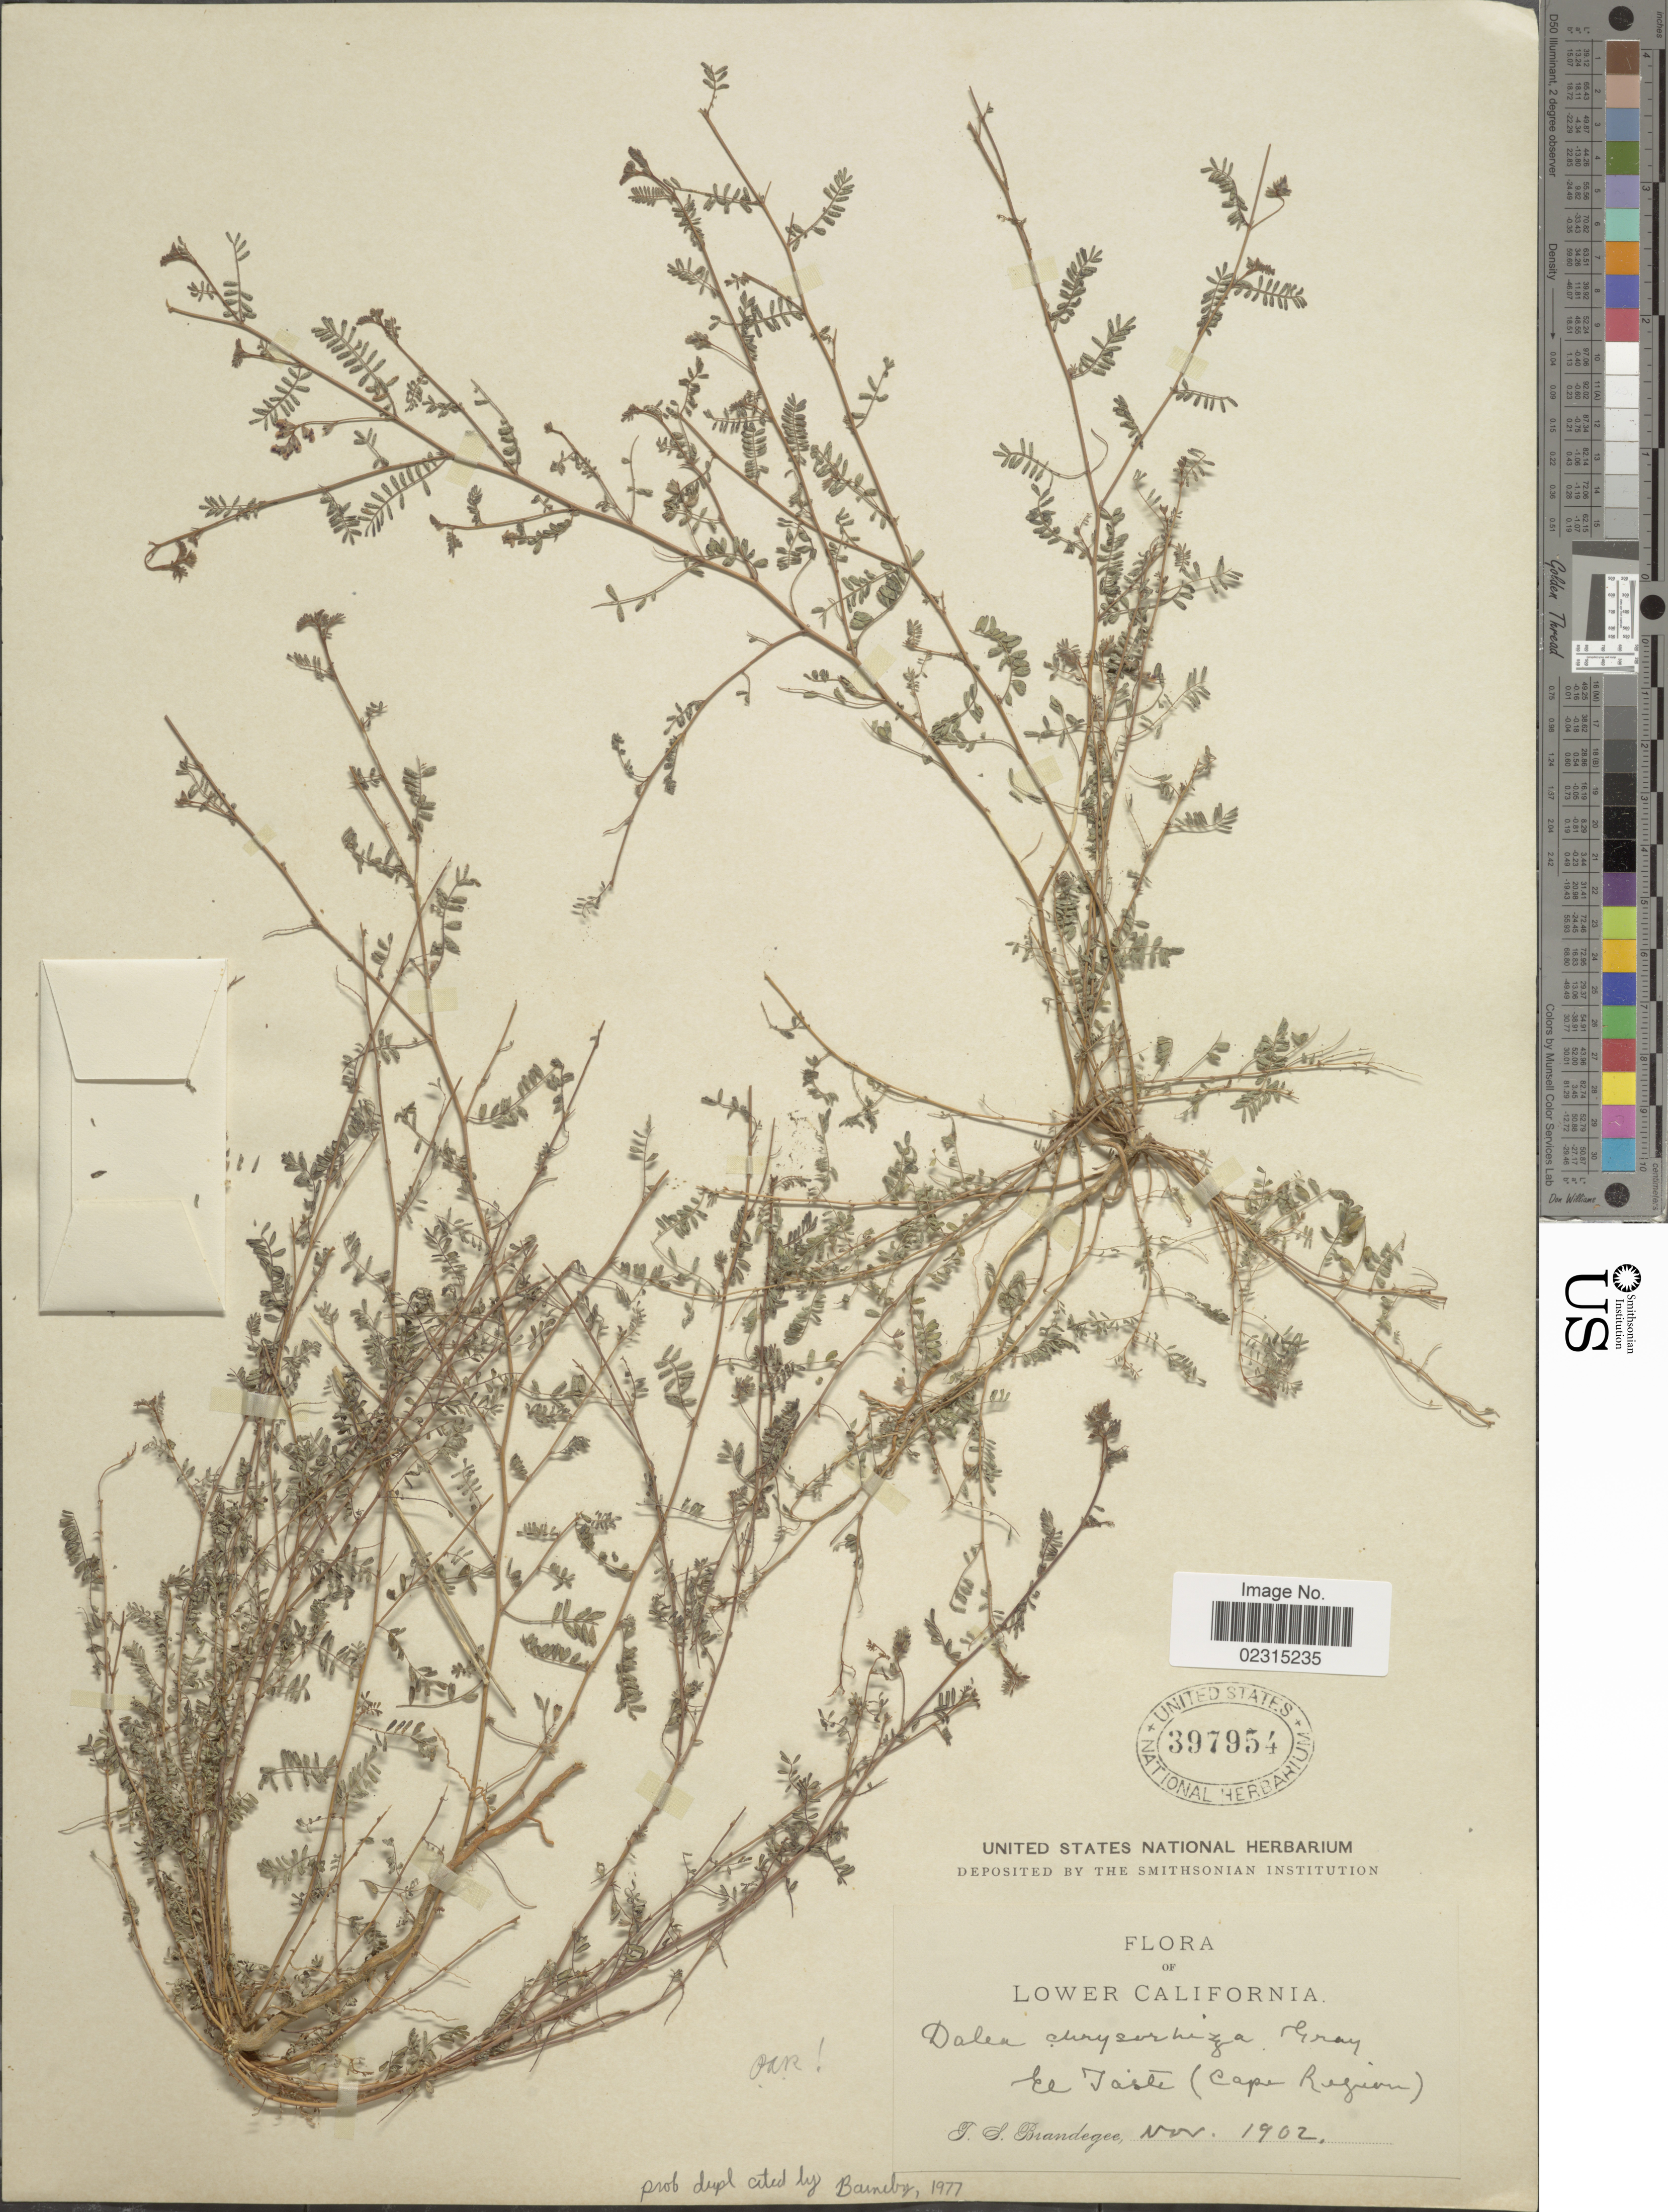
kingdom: Plantae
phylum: Tracheophyta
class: Magnoliopsida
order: Fabales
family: Fabaceae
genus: Marina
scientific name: Marina chrysorrhiza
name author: (A. Gray) Barneby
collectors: T. S. Brandegee (herbarium)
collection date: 1902-11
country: Mexico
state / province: Baja California Sur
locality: Lower California, El Taste (Cape Region)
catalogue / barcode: US 397954